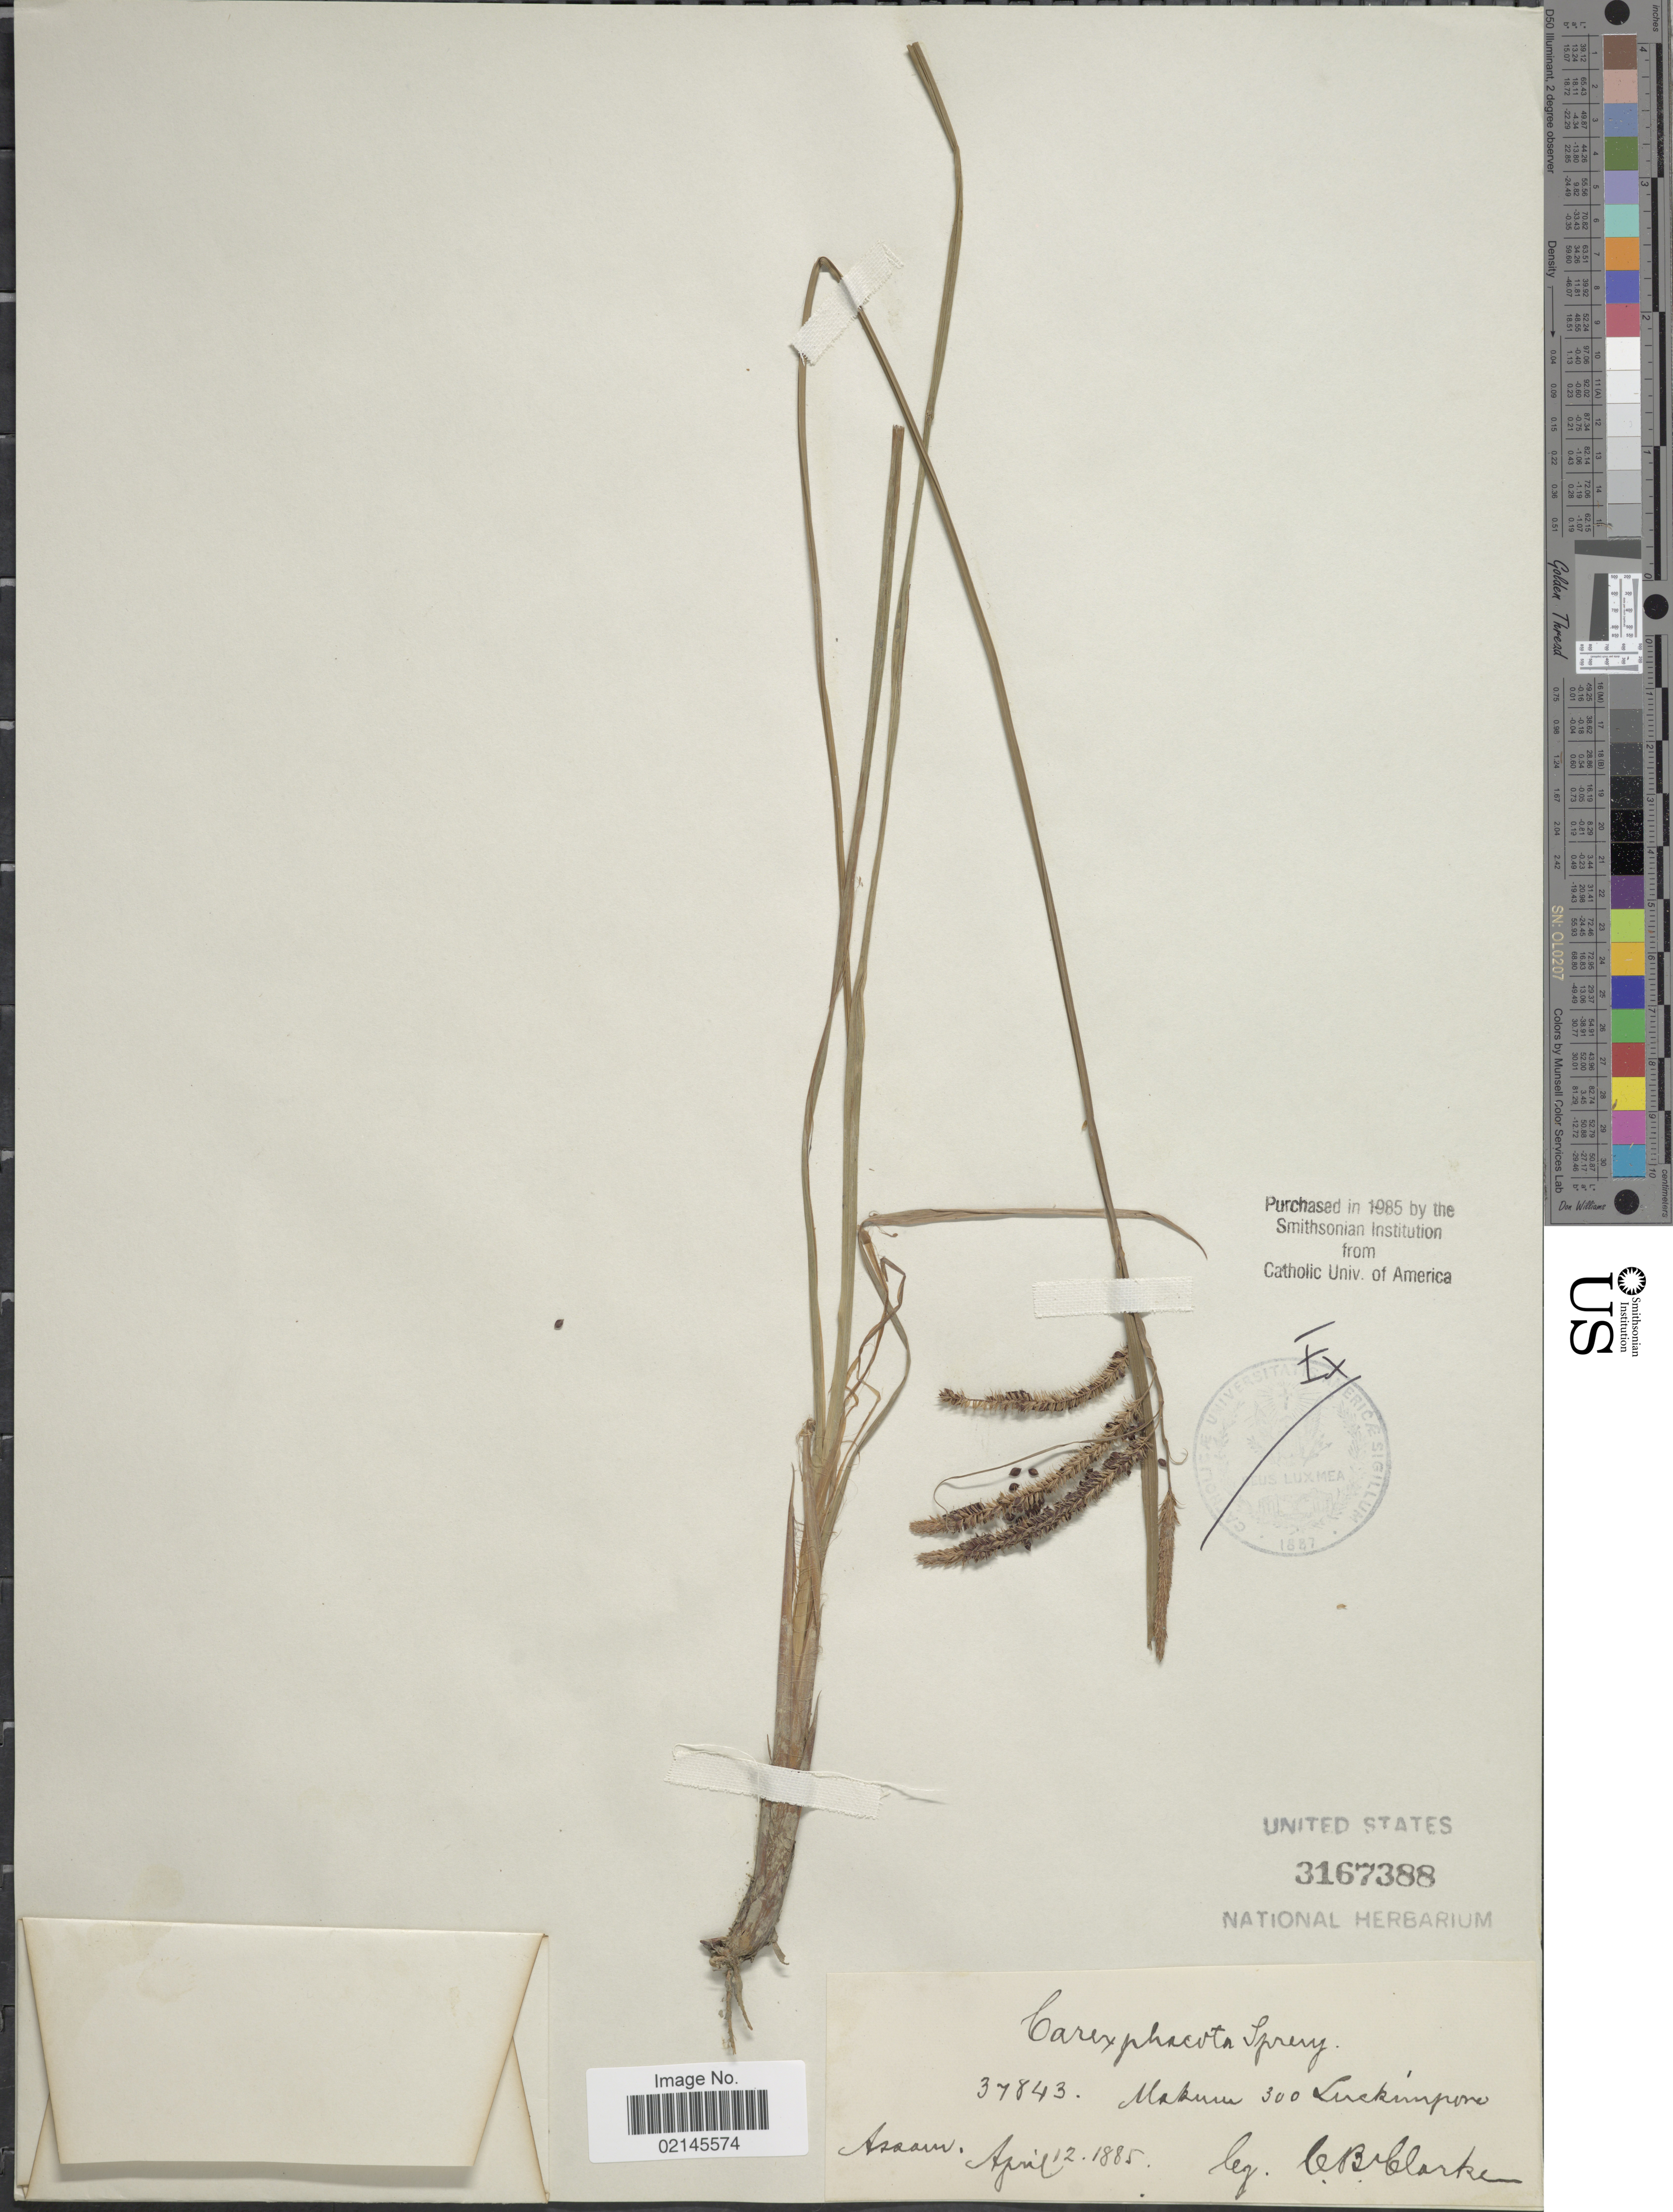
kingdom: Plantae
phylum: Tracheophyta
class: Liliopsida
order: Poales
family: Cyperaceae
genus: Carex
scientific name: Carex phacota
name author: Spreng.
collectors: C. B. Clarke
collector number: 37843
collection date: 1885-04-12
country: India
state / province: Assam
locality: Makum, Luckimpore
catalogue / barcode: US 3167388